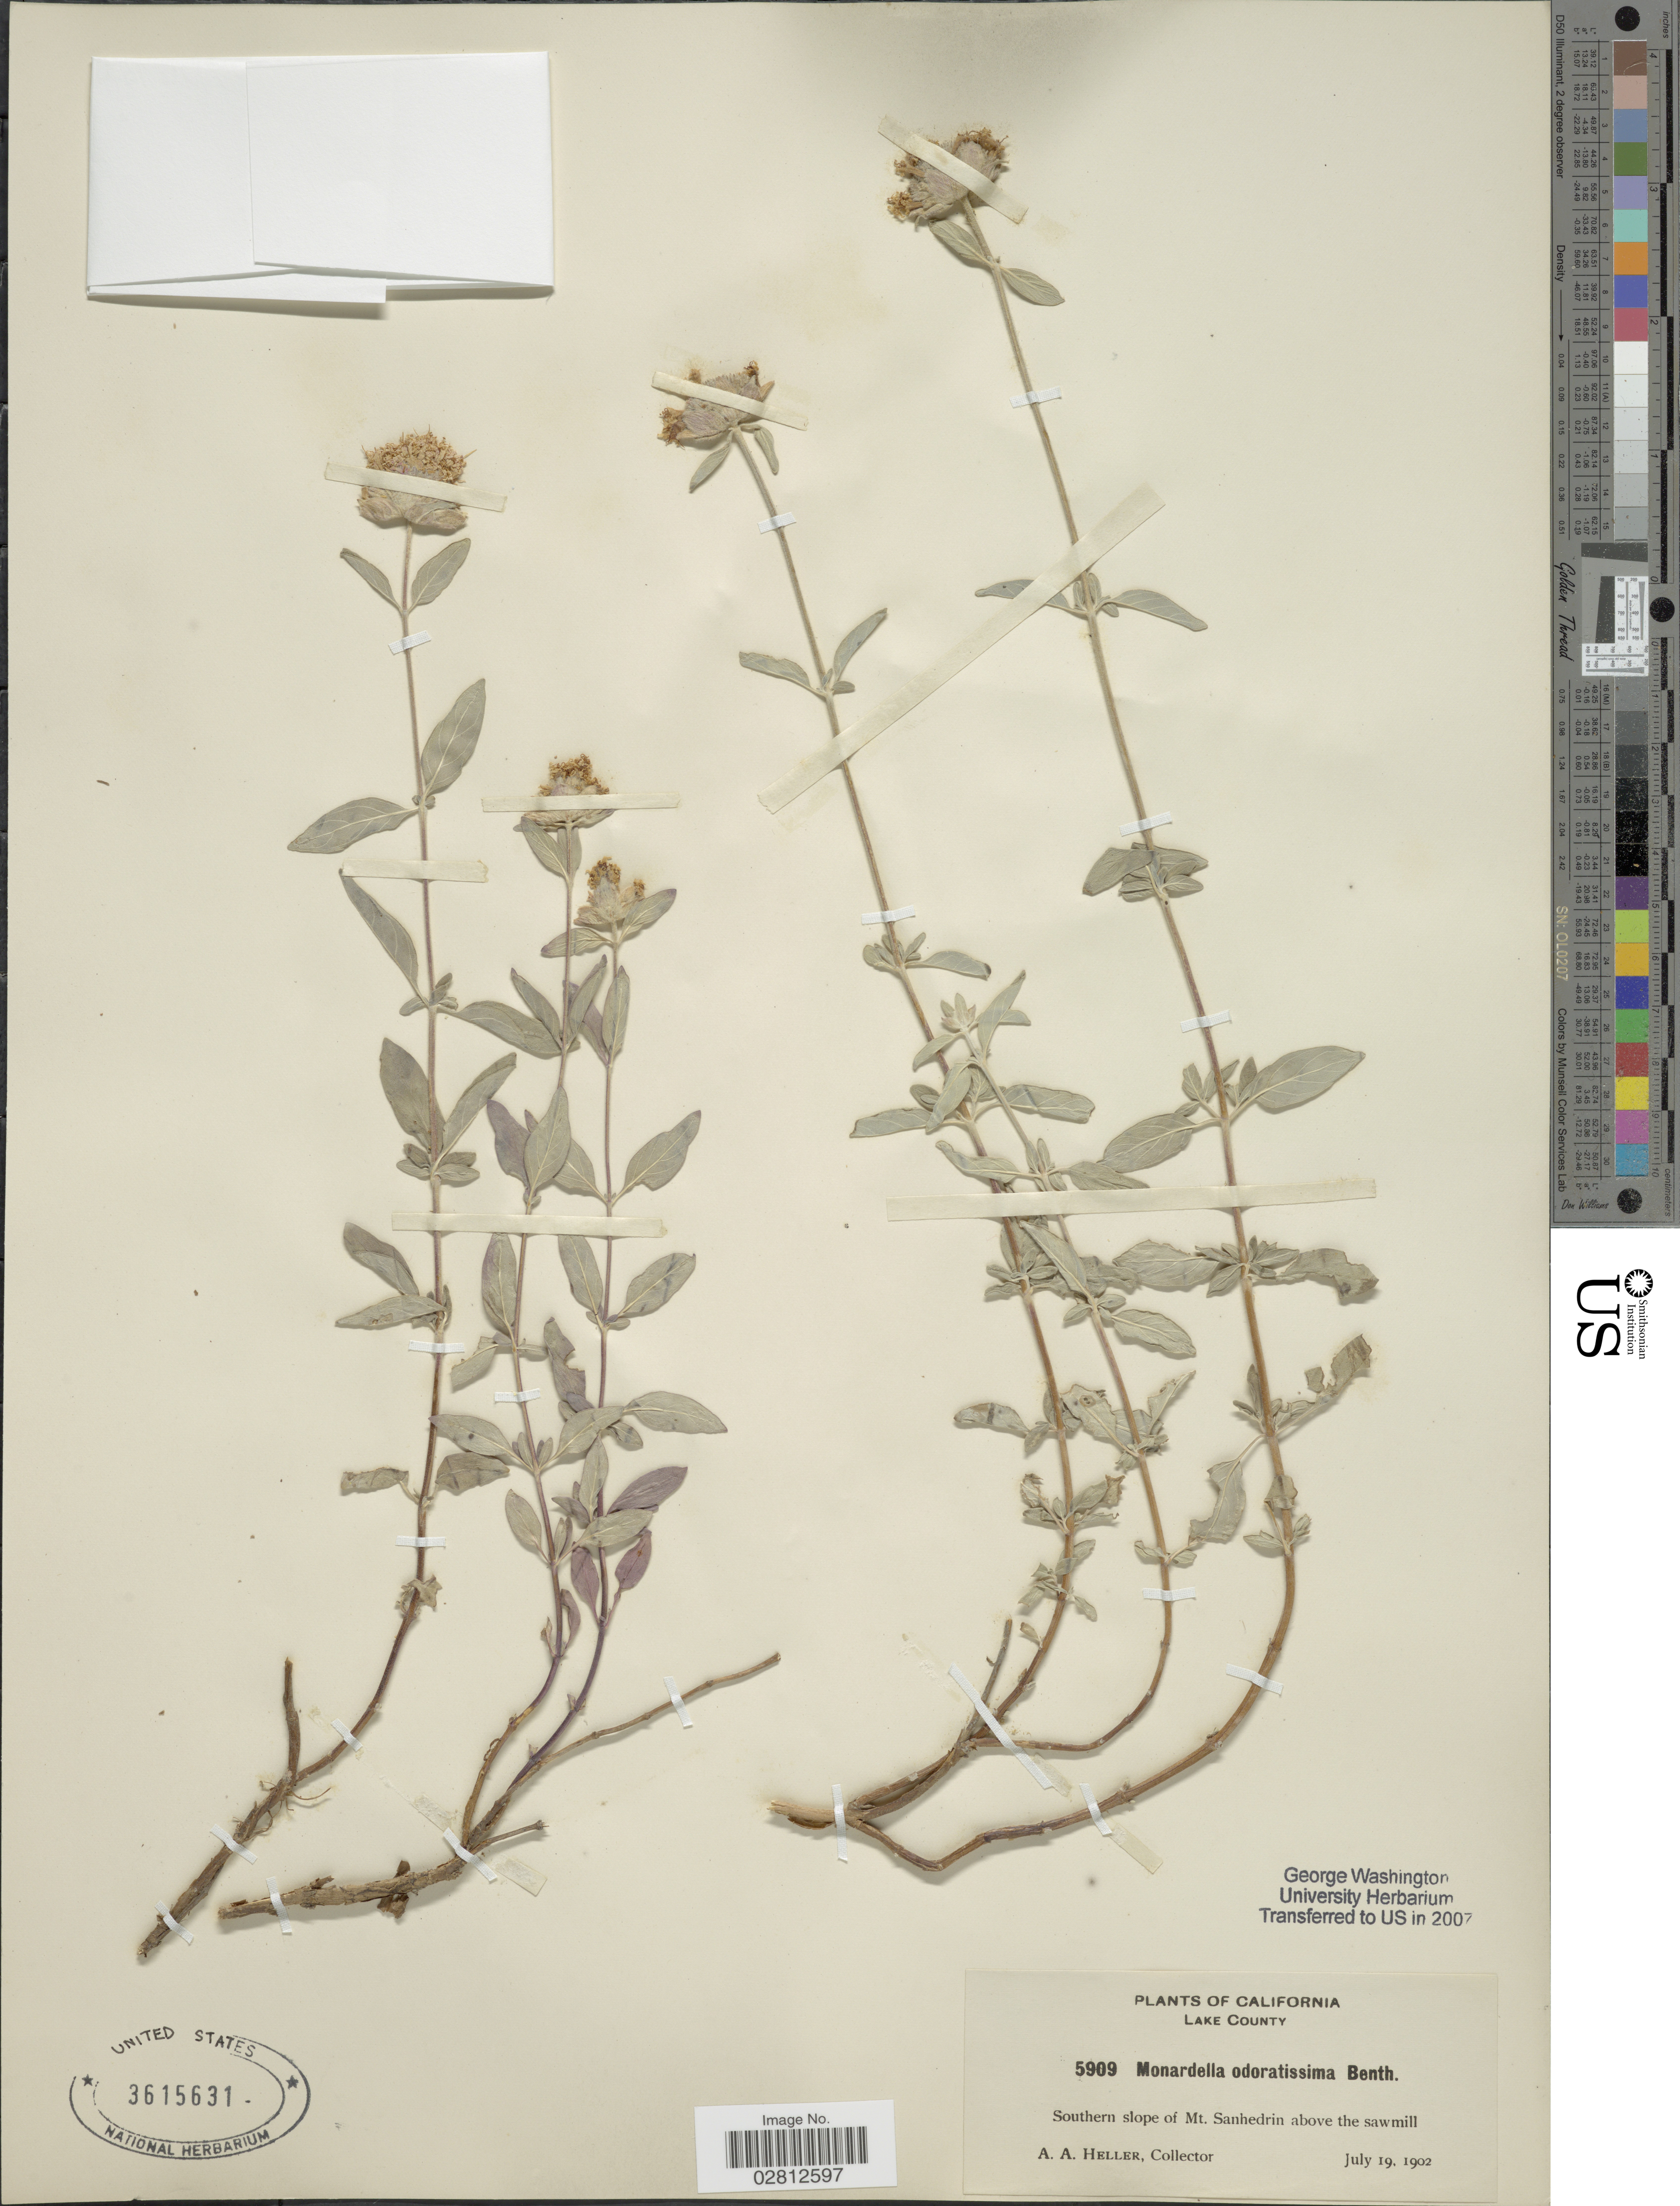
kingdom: Plantae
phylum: Tracheophyta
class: Magnoliopsida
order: Lamiales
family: Lamiaceae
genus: Monardella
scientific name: Monardella odoratissima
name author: Benth.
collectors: A. A. Heller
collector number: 5909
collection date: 1902-07-19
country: United States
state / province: California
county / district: Lake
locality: Lake County, Southern slope of Mt. Sanhedrin above the sawmill.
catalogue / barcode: US 3615631